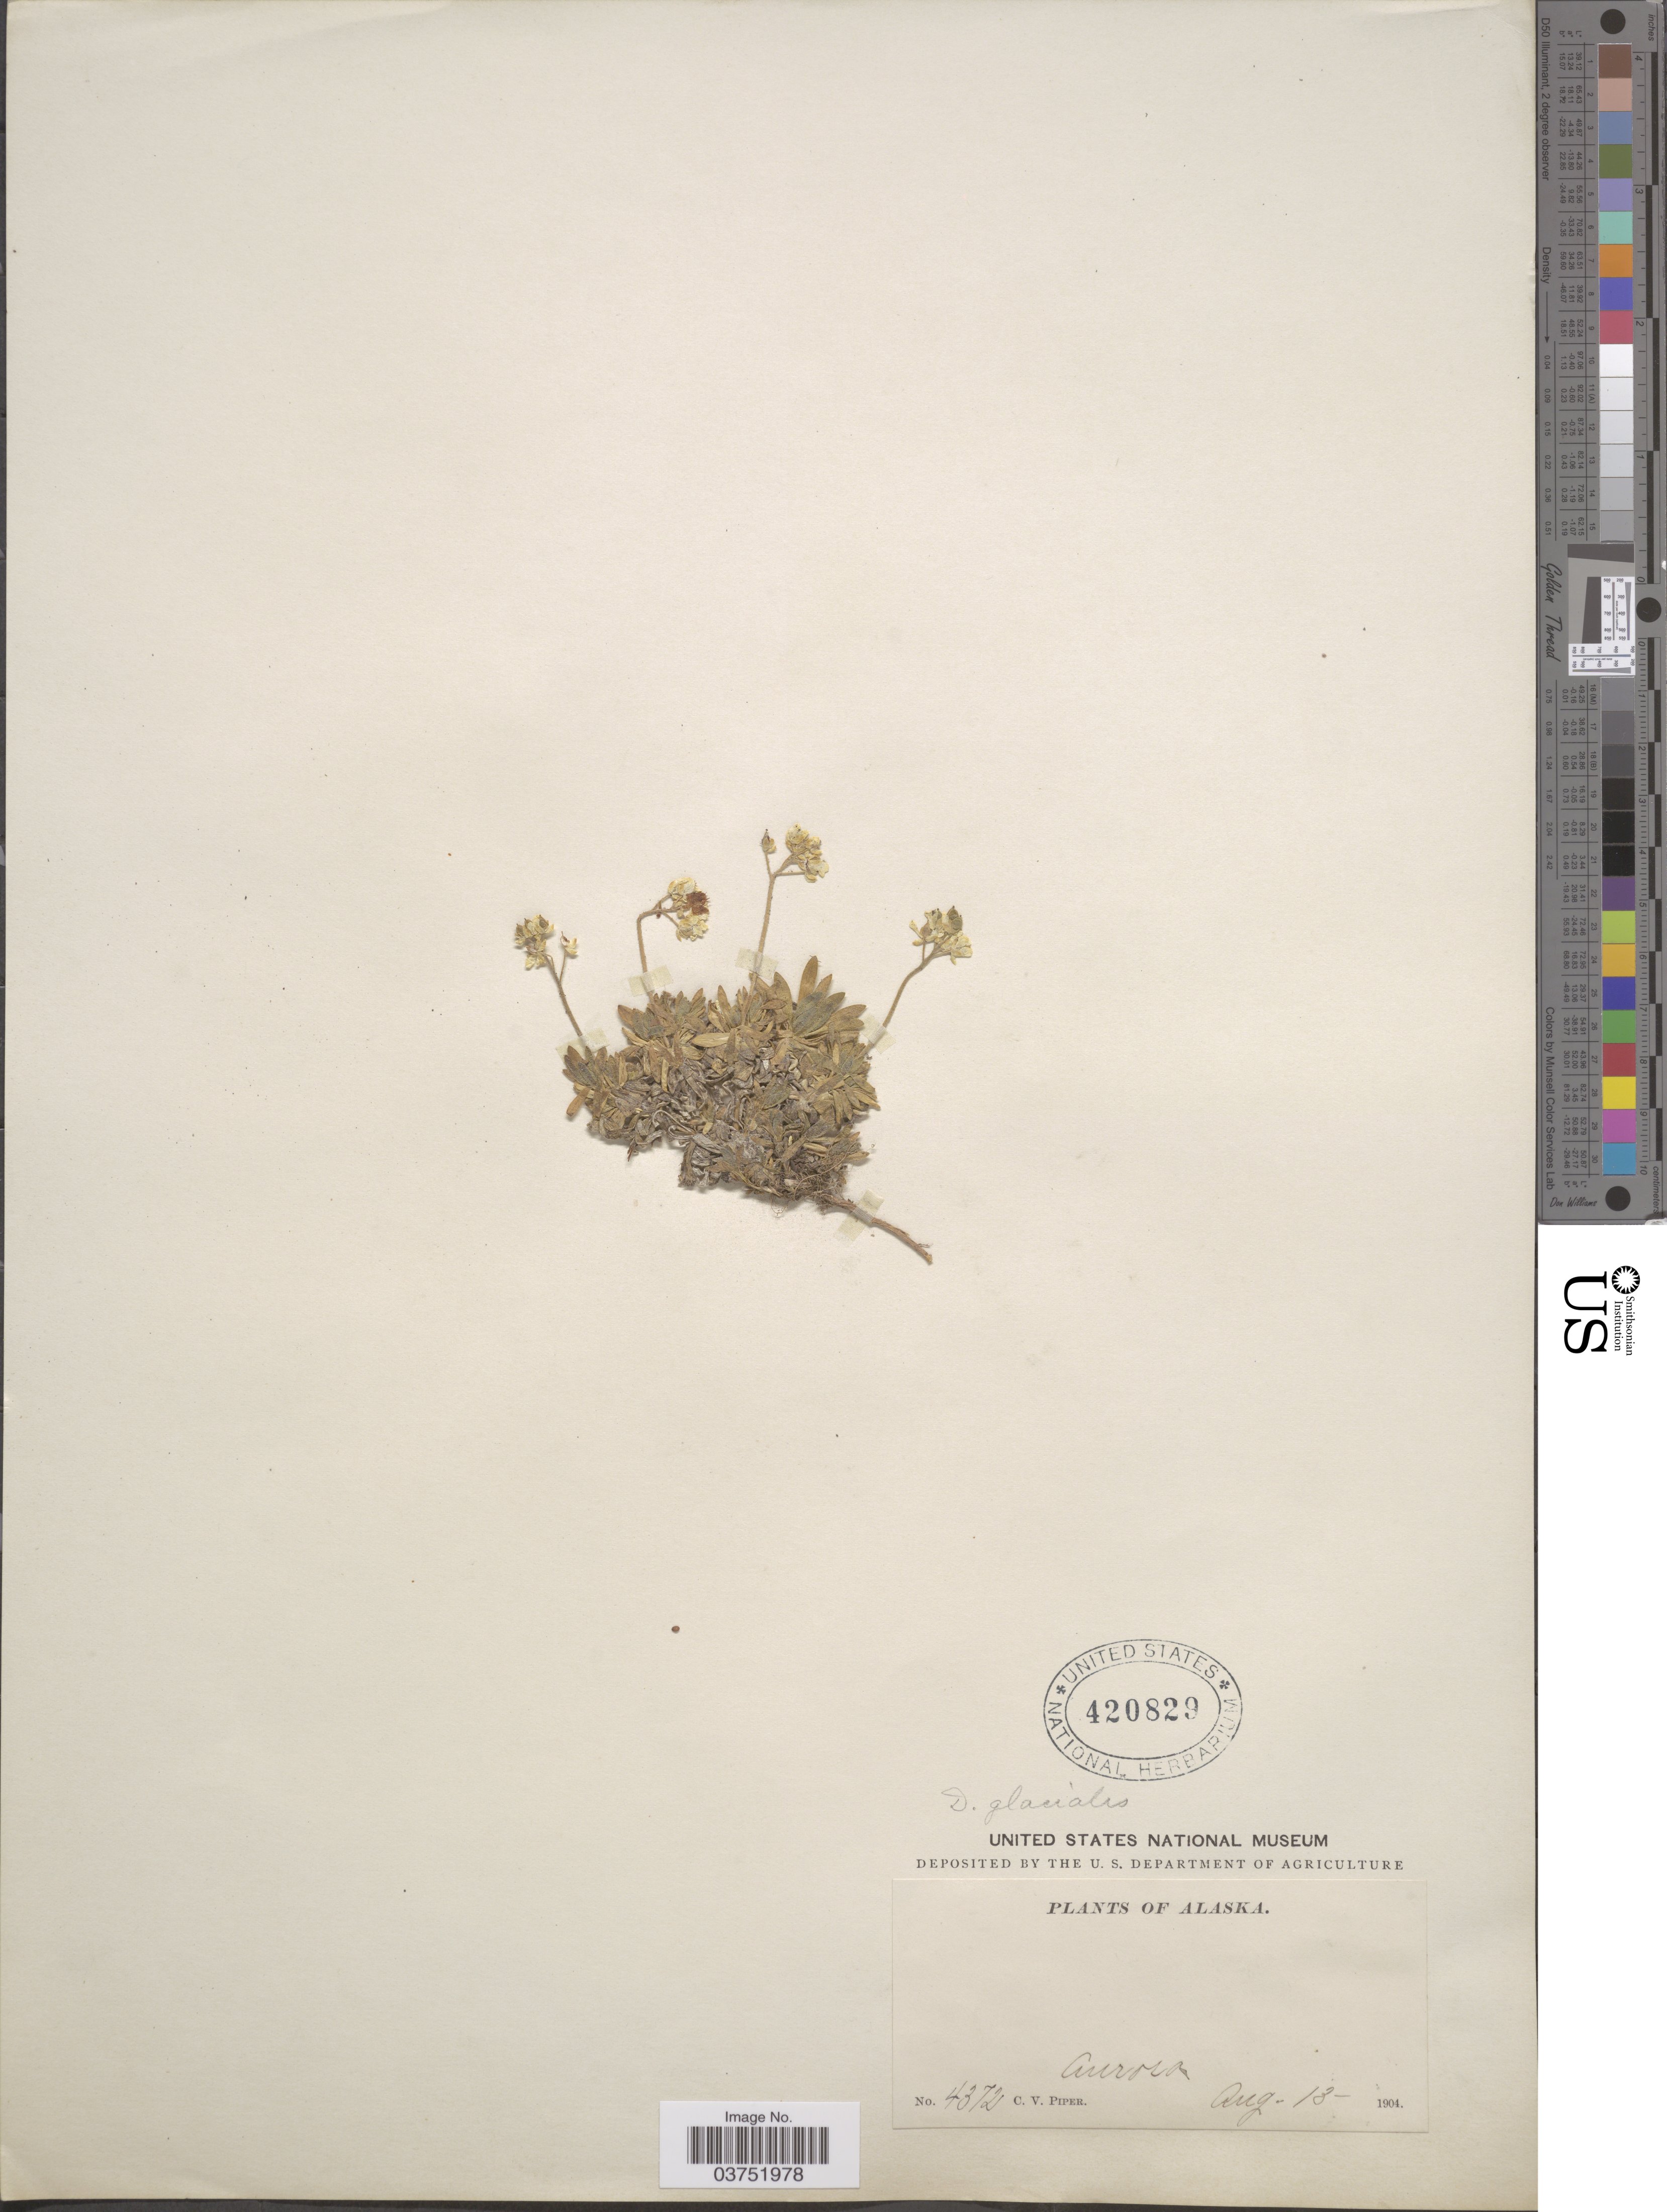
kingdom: Plantae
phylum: Tracheophyta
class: Magnoliopsida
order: Brassicales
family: Brassicaceae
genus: Draba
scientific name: Draba oligosperma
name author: Hook.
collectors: C. V. Piper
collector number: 4372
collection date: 1904-08-13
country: United States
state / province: Alaska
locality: Aurora.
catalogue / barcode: US 420829